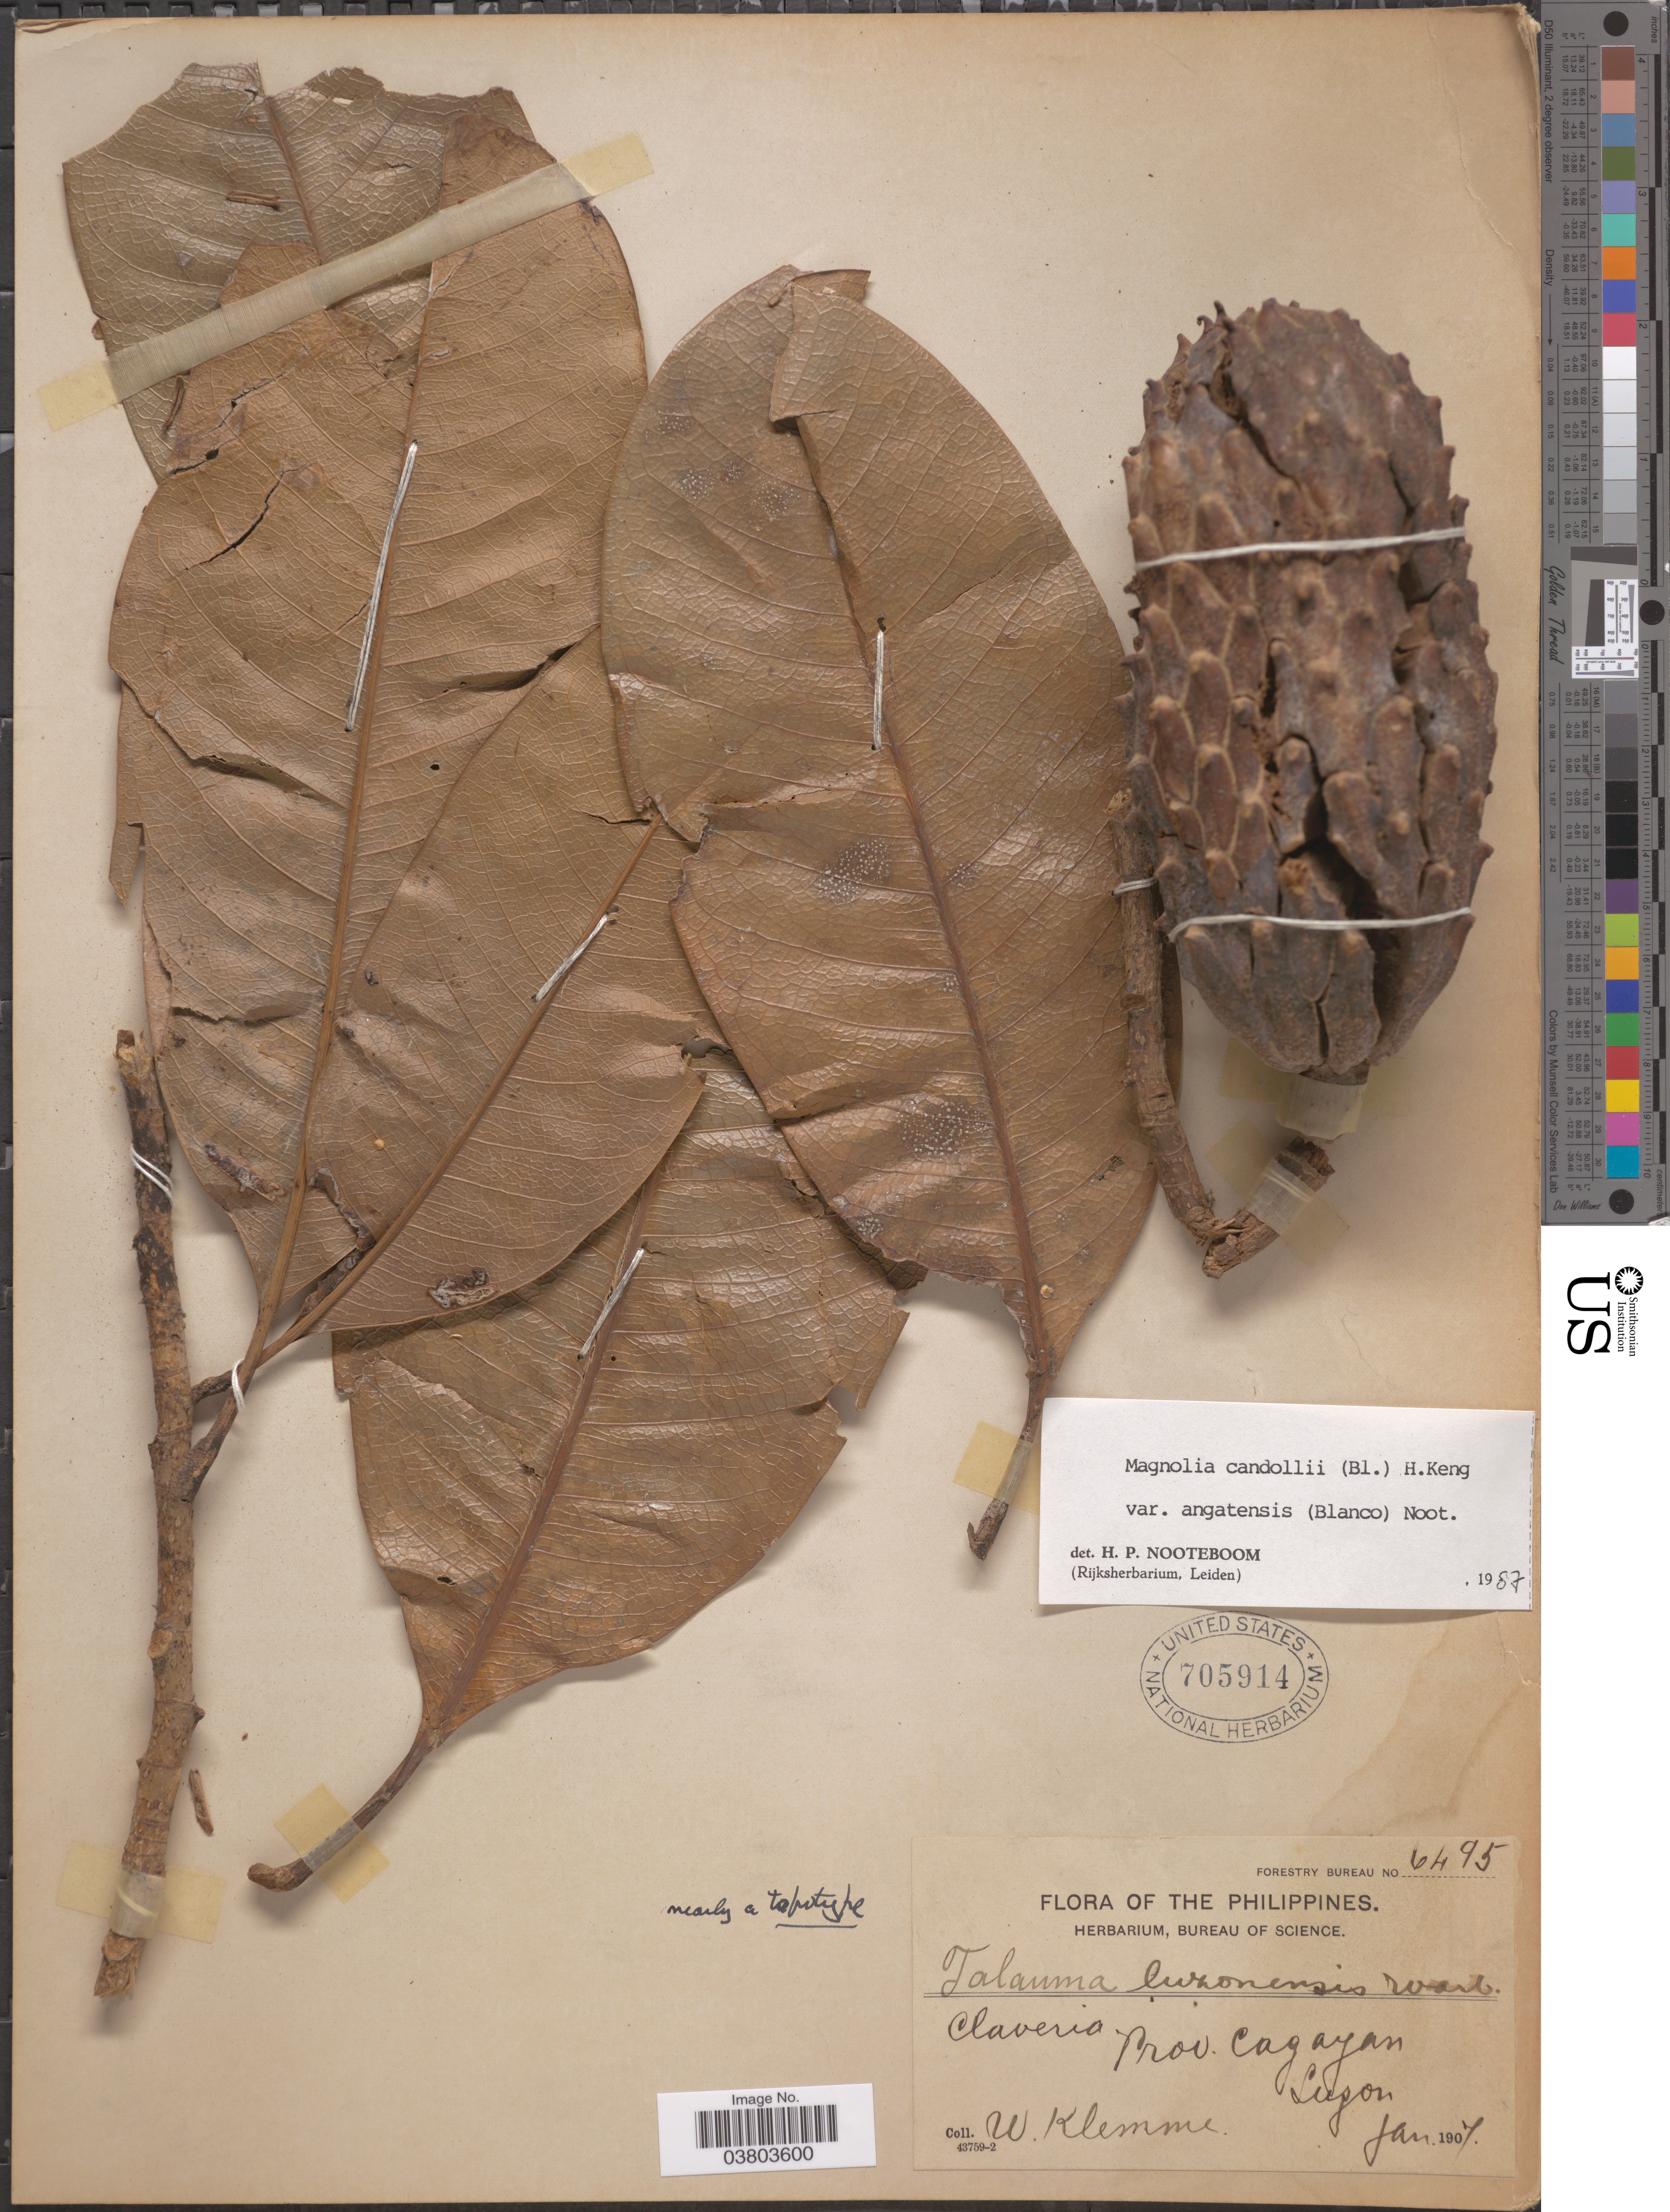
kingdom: Plantae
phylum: Tracheophyta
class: Magnoliopsida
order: Magnoliales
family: Magnoliaceae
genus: Magnolia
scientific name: Magnolia candollei var. angatensis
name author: (Blanco) Noot.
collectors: W. Klemme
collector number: Forestry Bureau 6495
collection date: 1907-01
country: Philippines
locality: Claverio. Prov. Cagayan. Luzon.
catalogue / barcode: US 705914